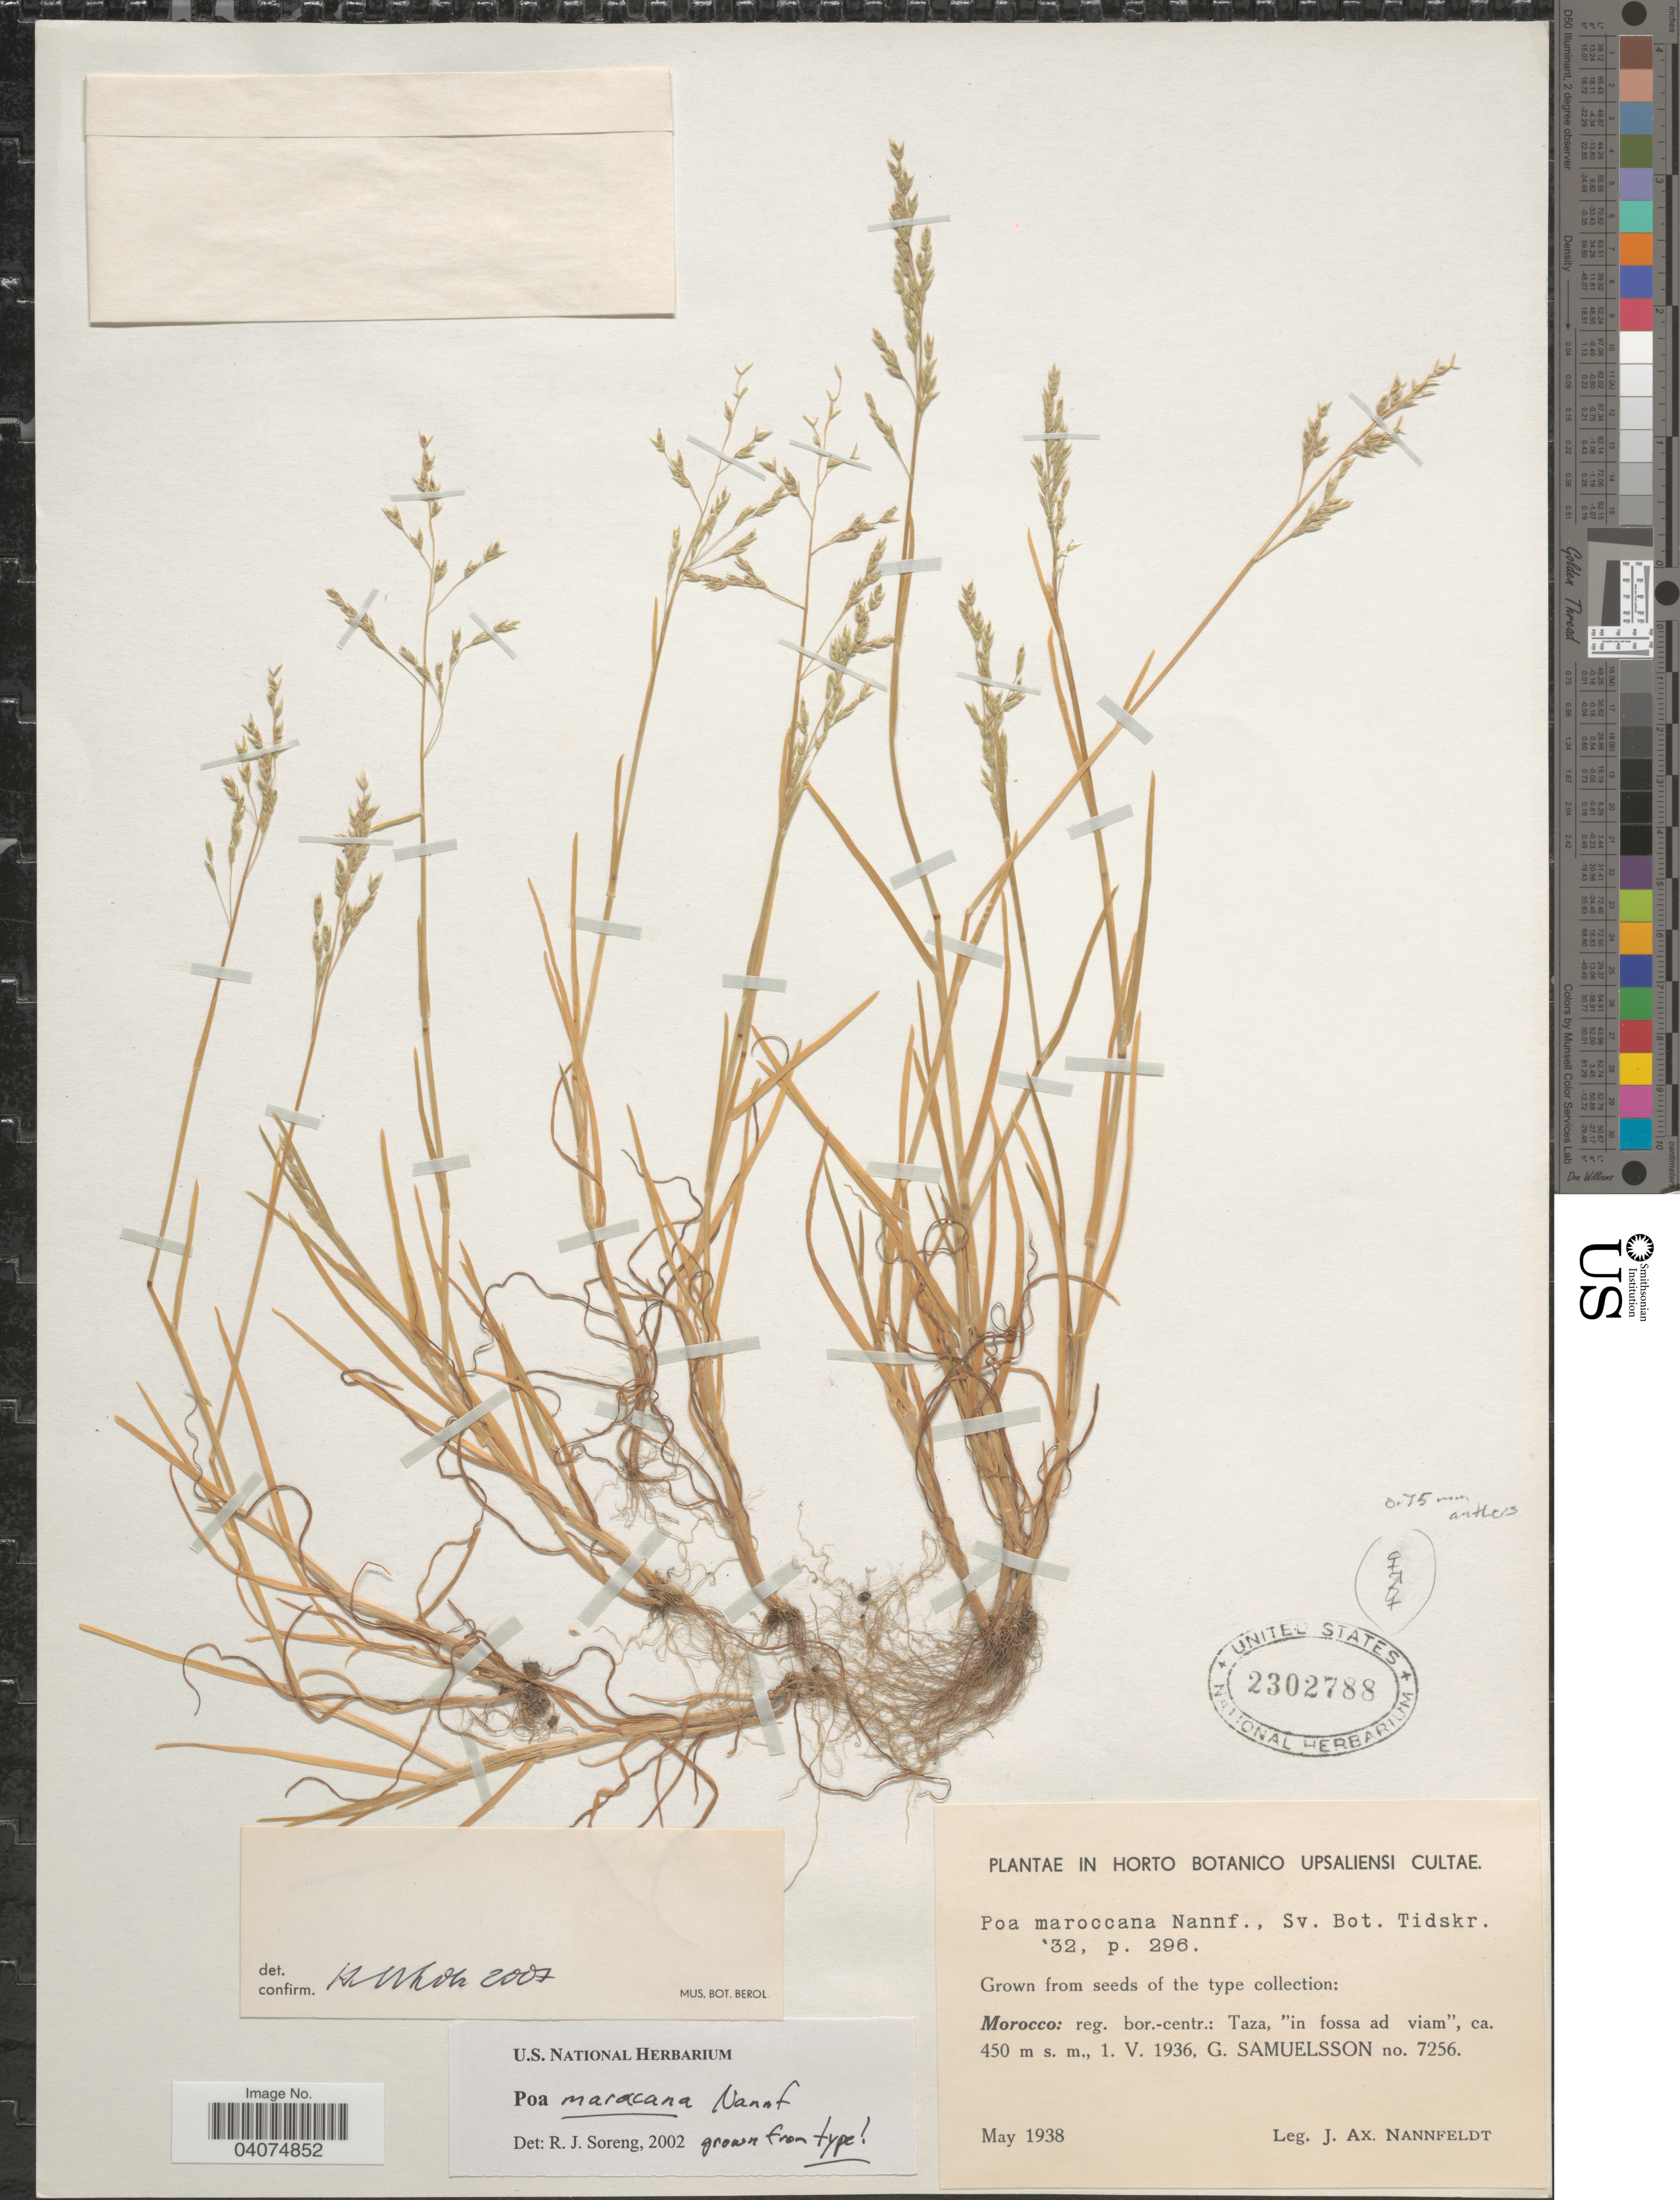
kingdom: Plantae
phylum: Tracheophyta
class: Liliopsida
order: Poales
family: Poaceae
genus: Poa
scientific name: Poa maroccana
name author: Nannf.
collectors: G. Samuelsson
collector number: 7256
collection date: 1936-05-01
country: Morocco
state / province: Taza-Al Hoceima-Taounate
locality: In Horto Botanico Upsaliensi Cultae. Reg. bor.-centr.: Taza, "in fossa ad viam".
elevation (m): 450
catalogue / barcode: US 2302788